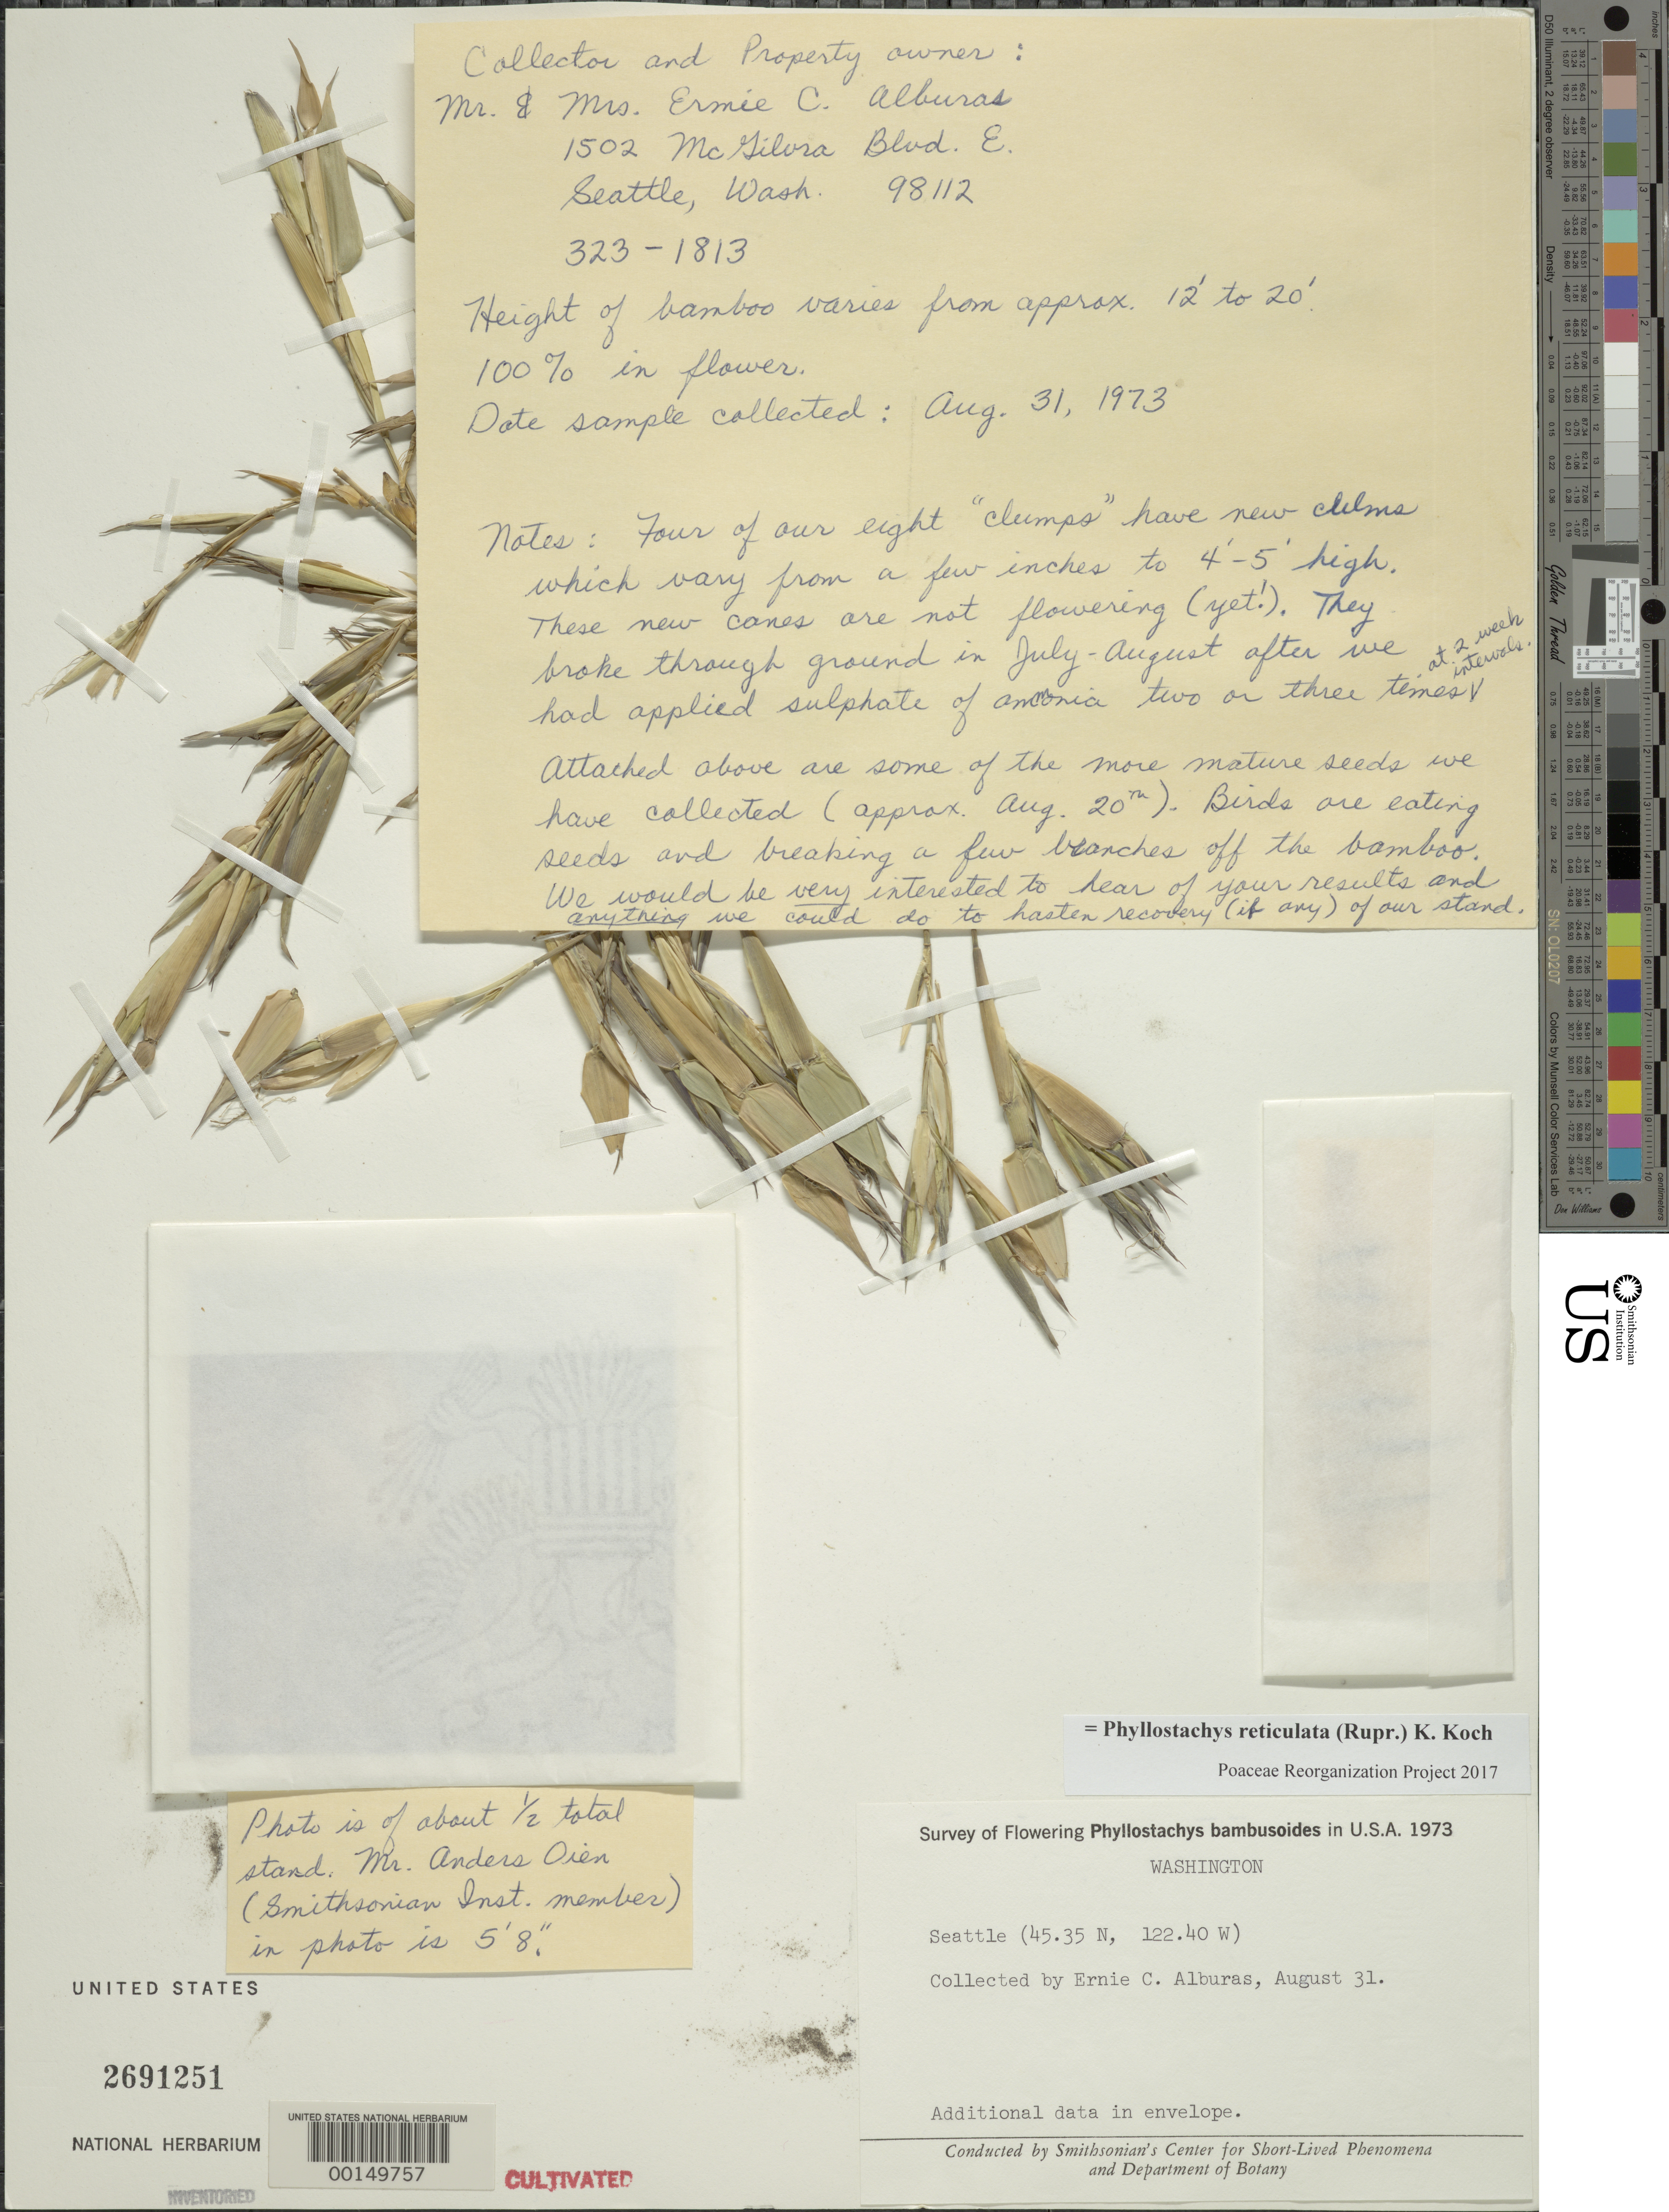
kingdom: Plantae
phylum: Tracheophyta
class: Liliopsida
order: Poales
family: Poaceae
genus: Phyllostachys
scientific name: Phyllostachys reticulata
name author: (Rupr.) K. Koch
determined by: Poaceae Reorganization Project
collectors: E. Alburas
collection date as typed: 31 Aug 1973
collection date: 1973-08-31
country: United States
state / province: Washington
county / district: King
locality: Seattle, lat. 45.35n: long. 122.40w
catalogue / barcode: US 2691251